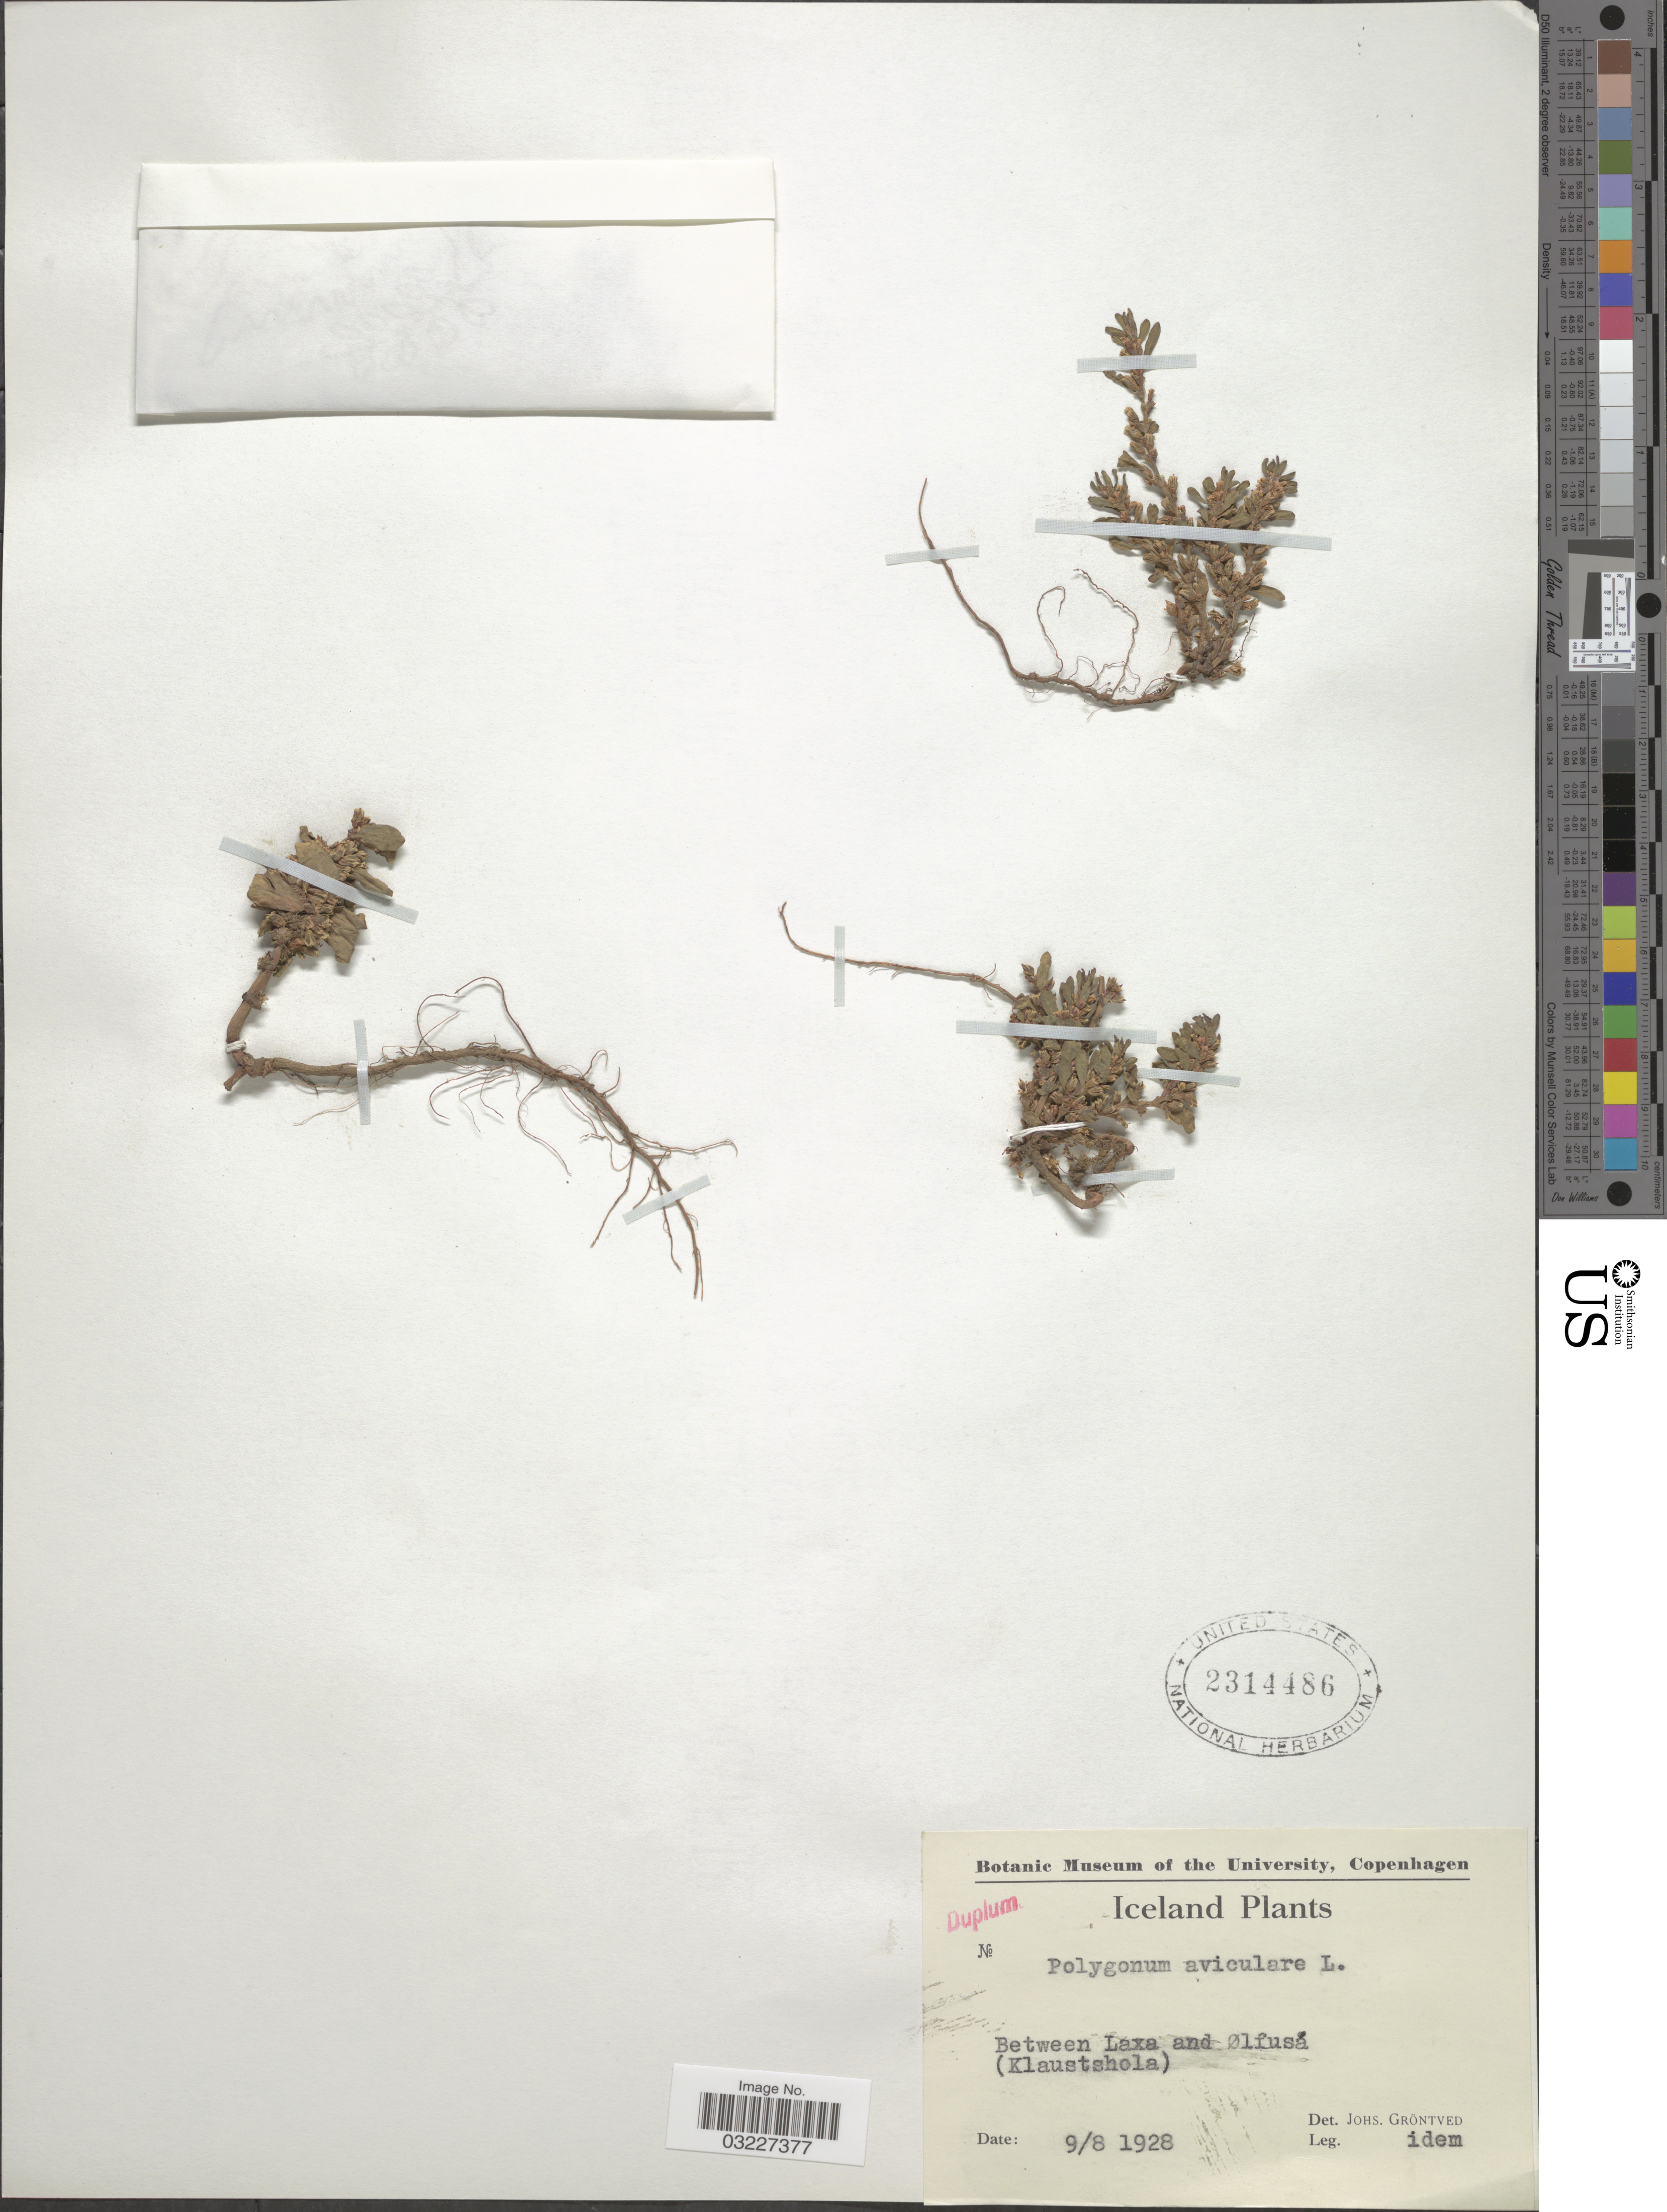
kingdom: Plantae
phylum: Tracheophyta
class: Magnoliopsida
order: Caryophyllales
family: Polygonaceae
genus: Polygonum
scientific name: Polygonum aviculare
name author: L.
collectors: J. Gröntved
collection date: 1928-08-09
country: Iceland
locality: Between Laxa and Ølfusá (Klaustshola).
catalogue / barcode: US 2314486